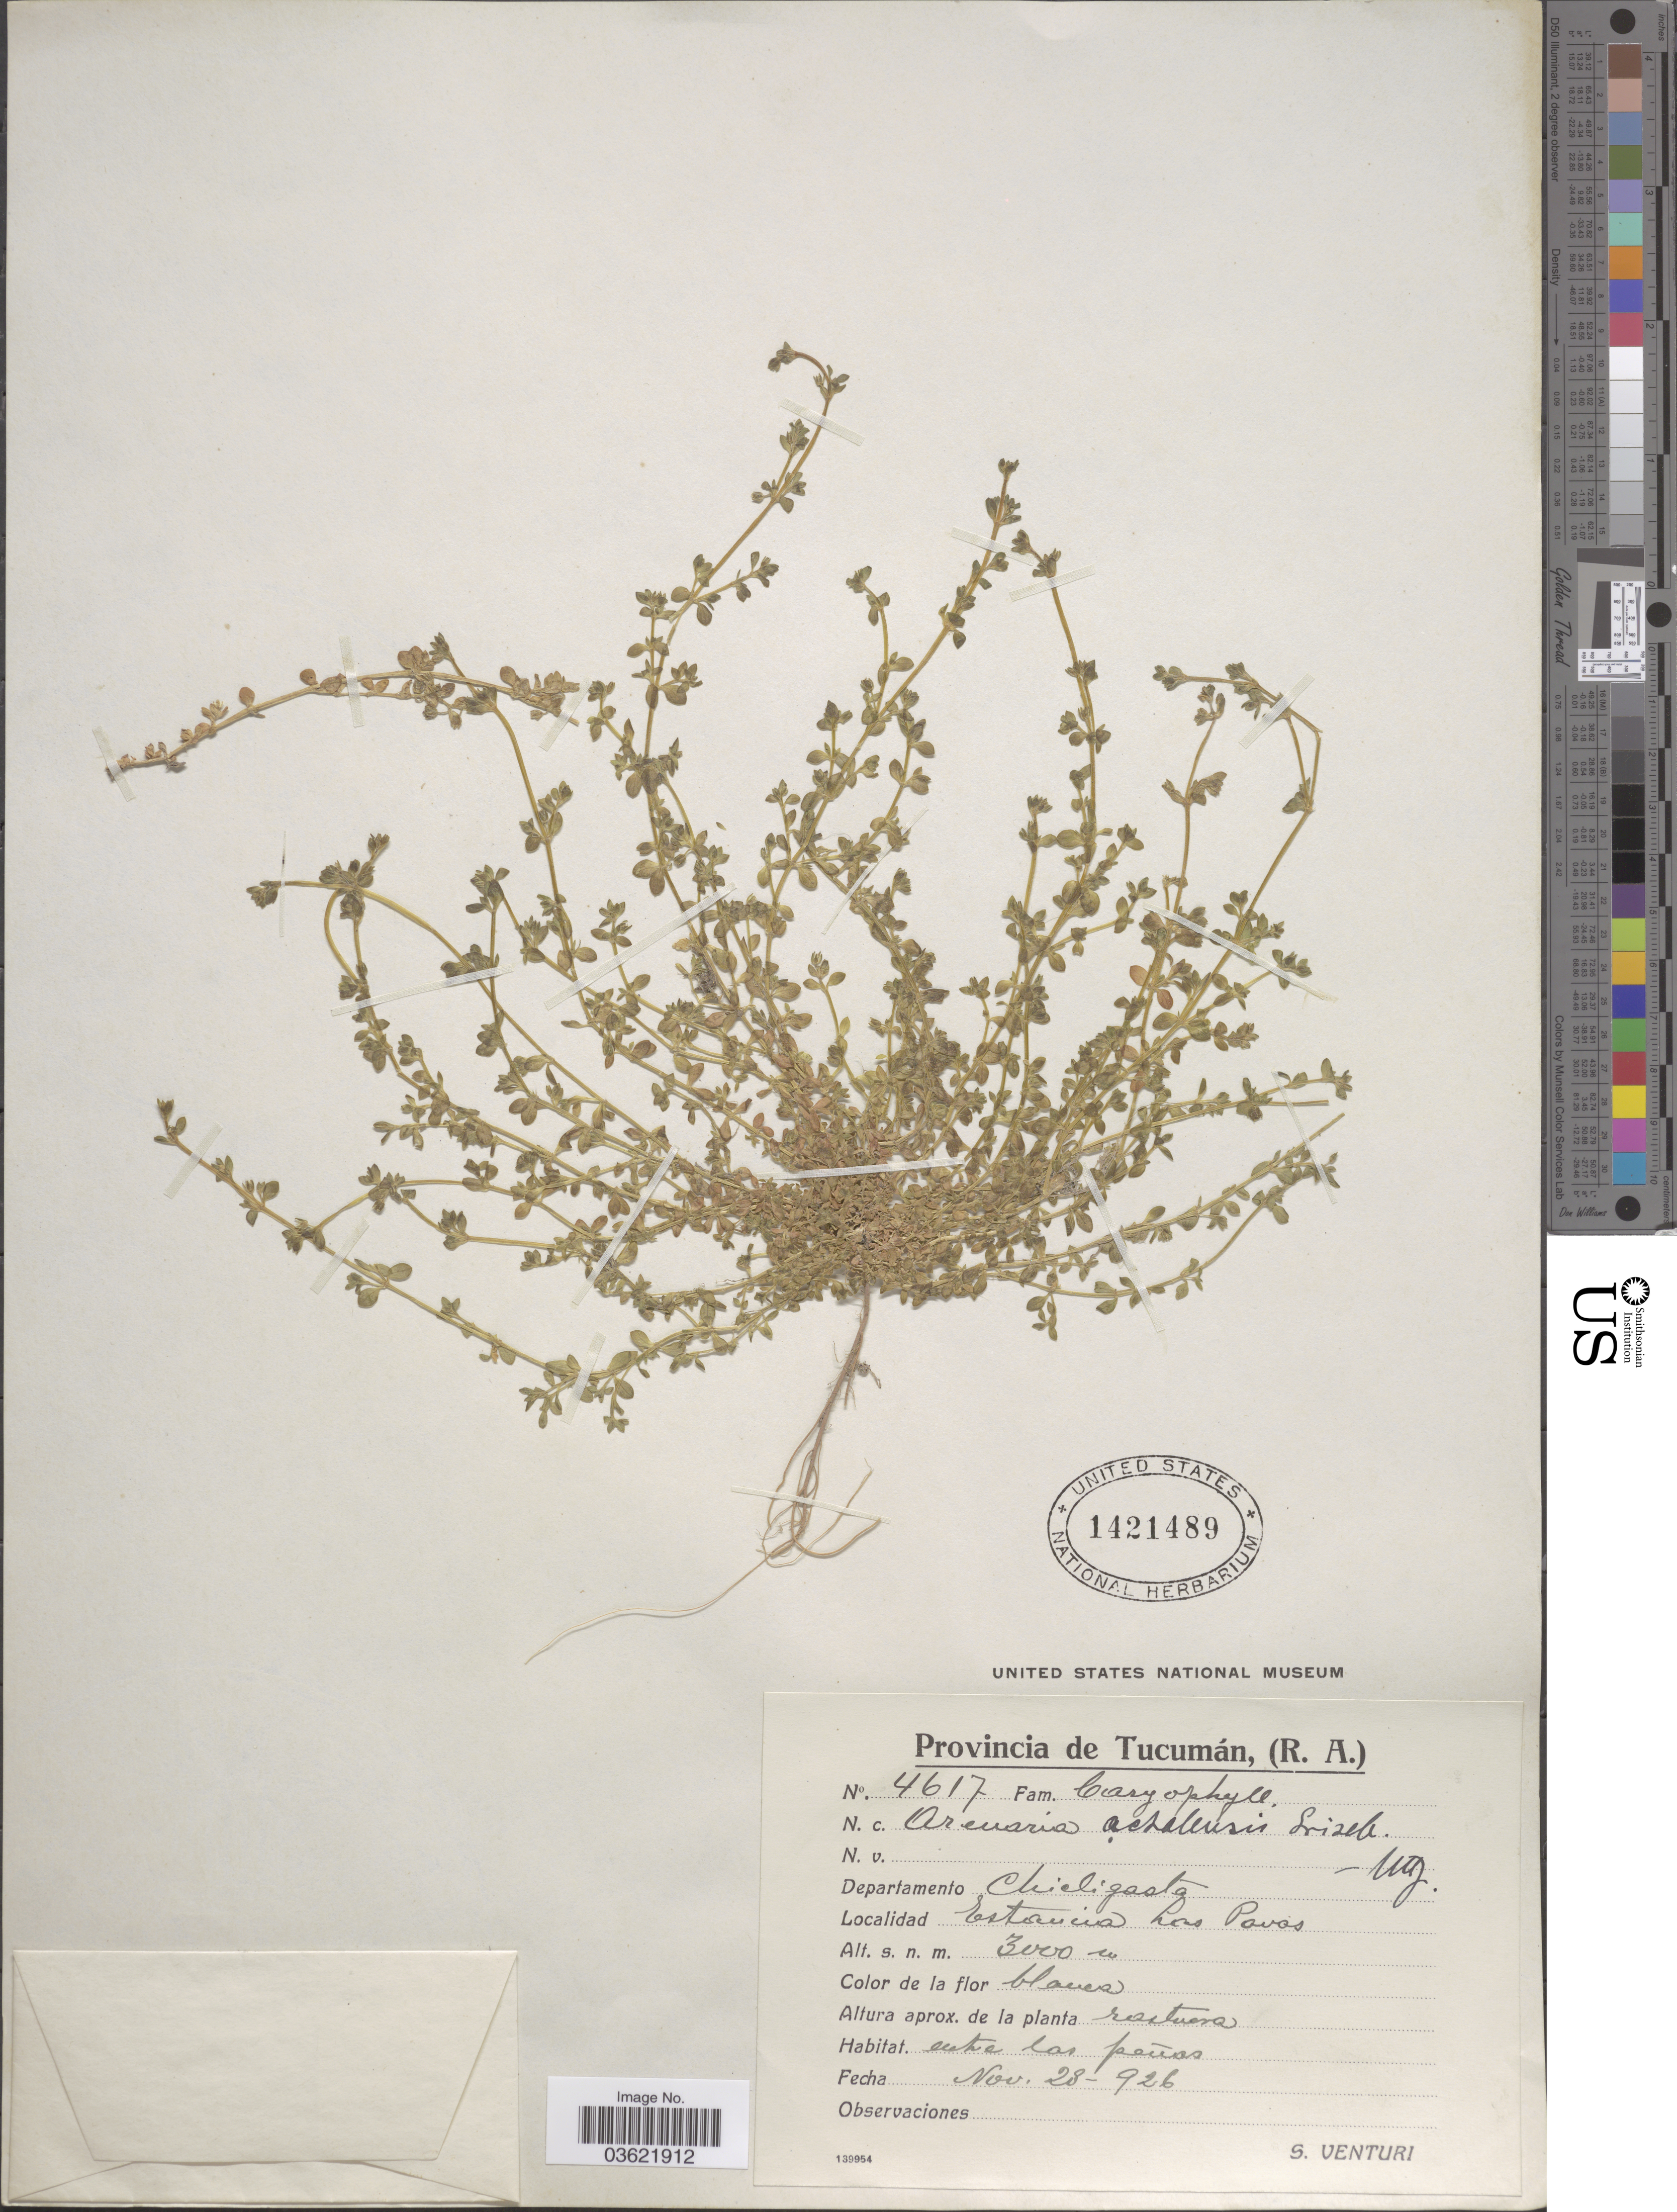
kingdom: Plantae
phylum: Tracheophyta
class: Magnoliopsida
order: Caryophyllales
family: Caryophyllaceae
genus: Arenaria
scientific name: Arenaria achalensis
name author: Griseb.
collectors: S. Venturi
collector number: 4617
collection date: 1926-11-28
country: Argentina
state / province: Tucuman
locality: Departamento Chicligasta. Estancia Las Pavas.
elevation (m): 3000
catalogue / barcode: US 1421489